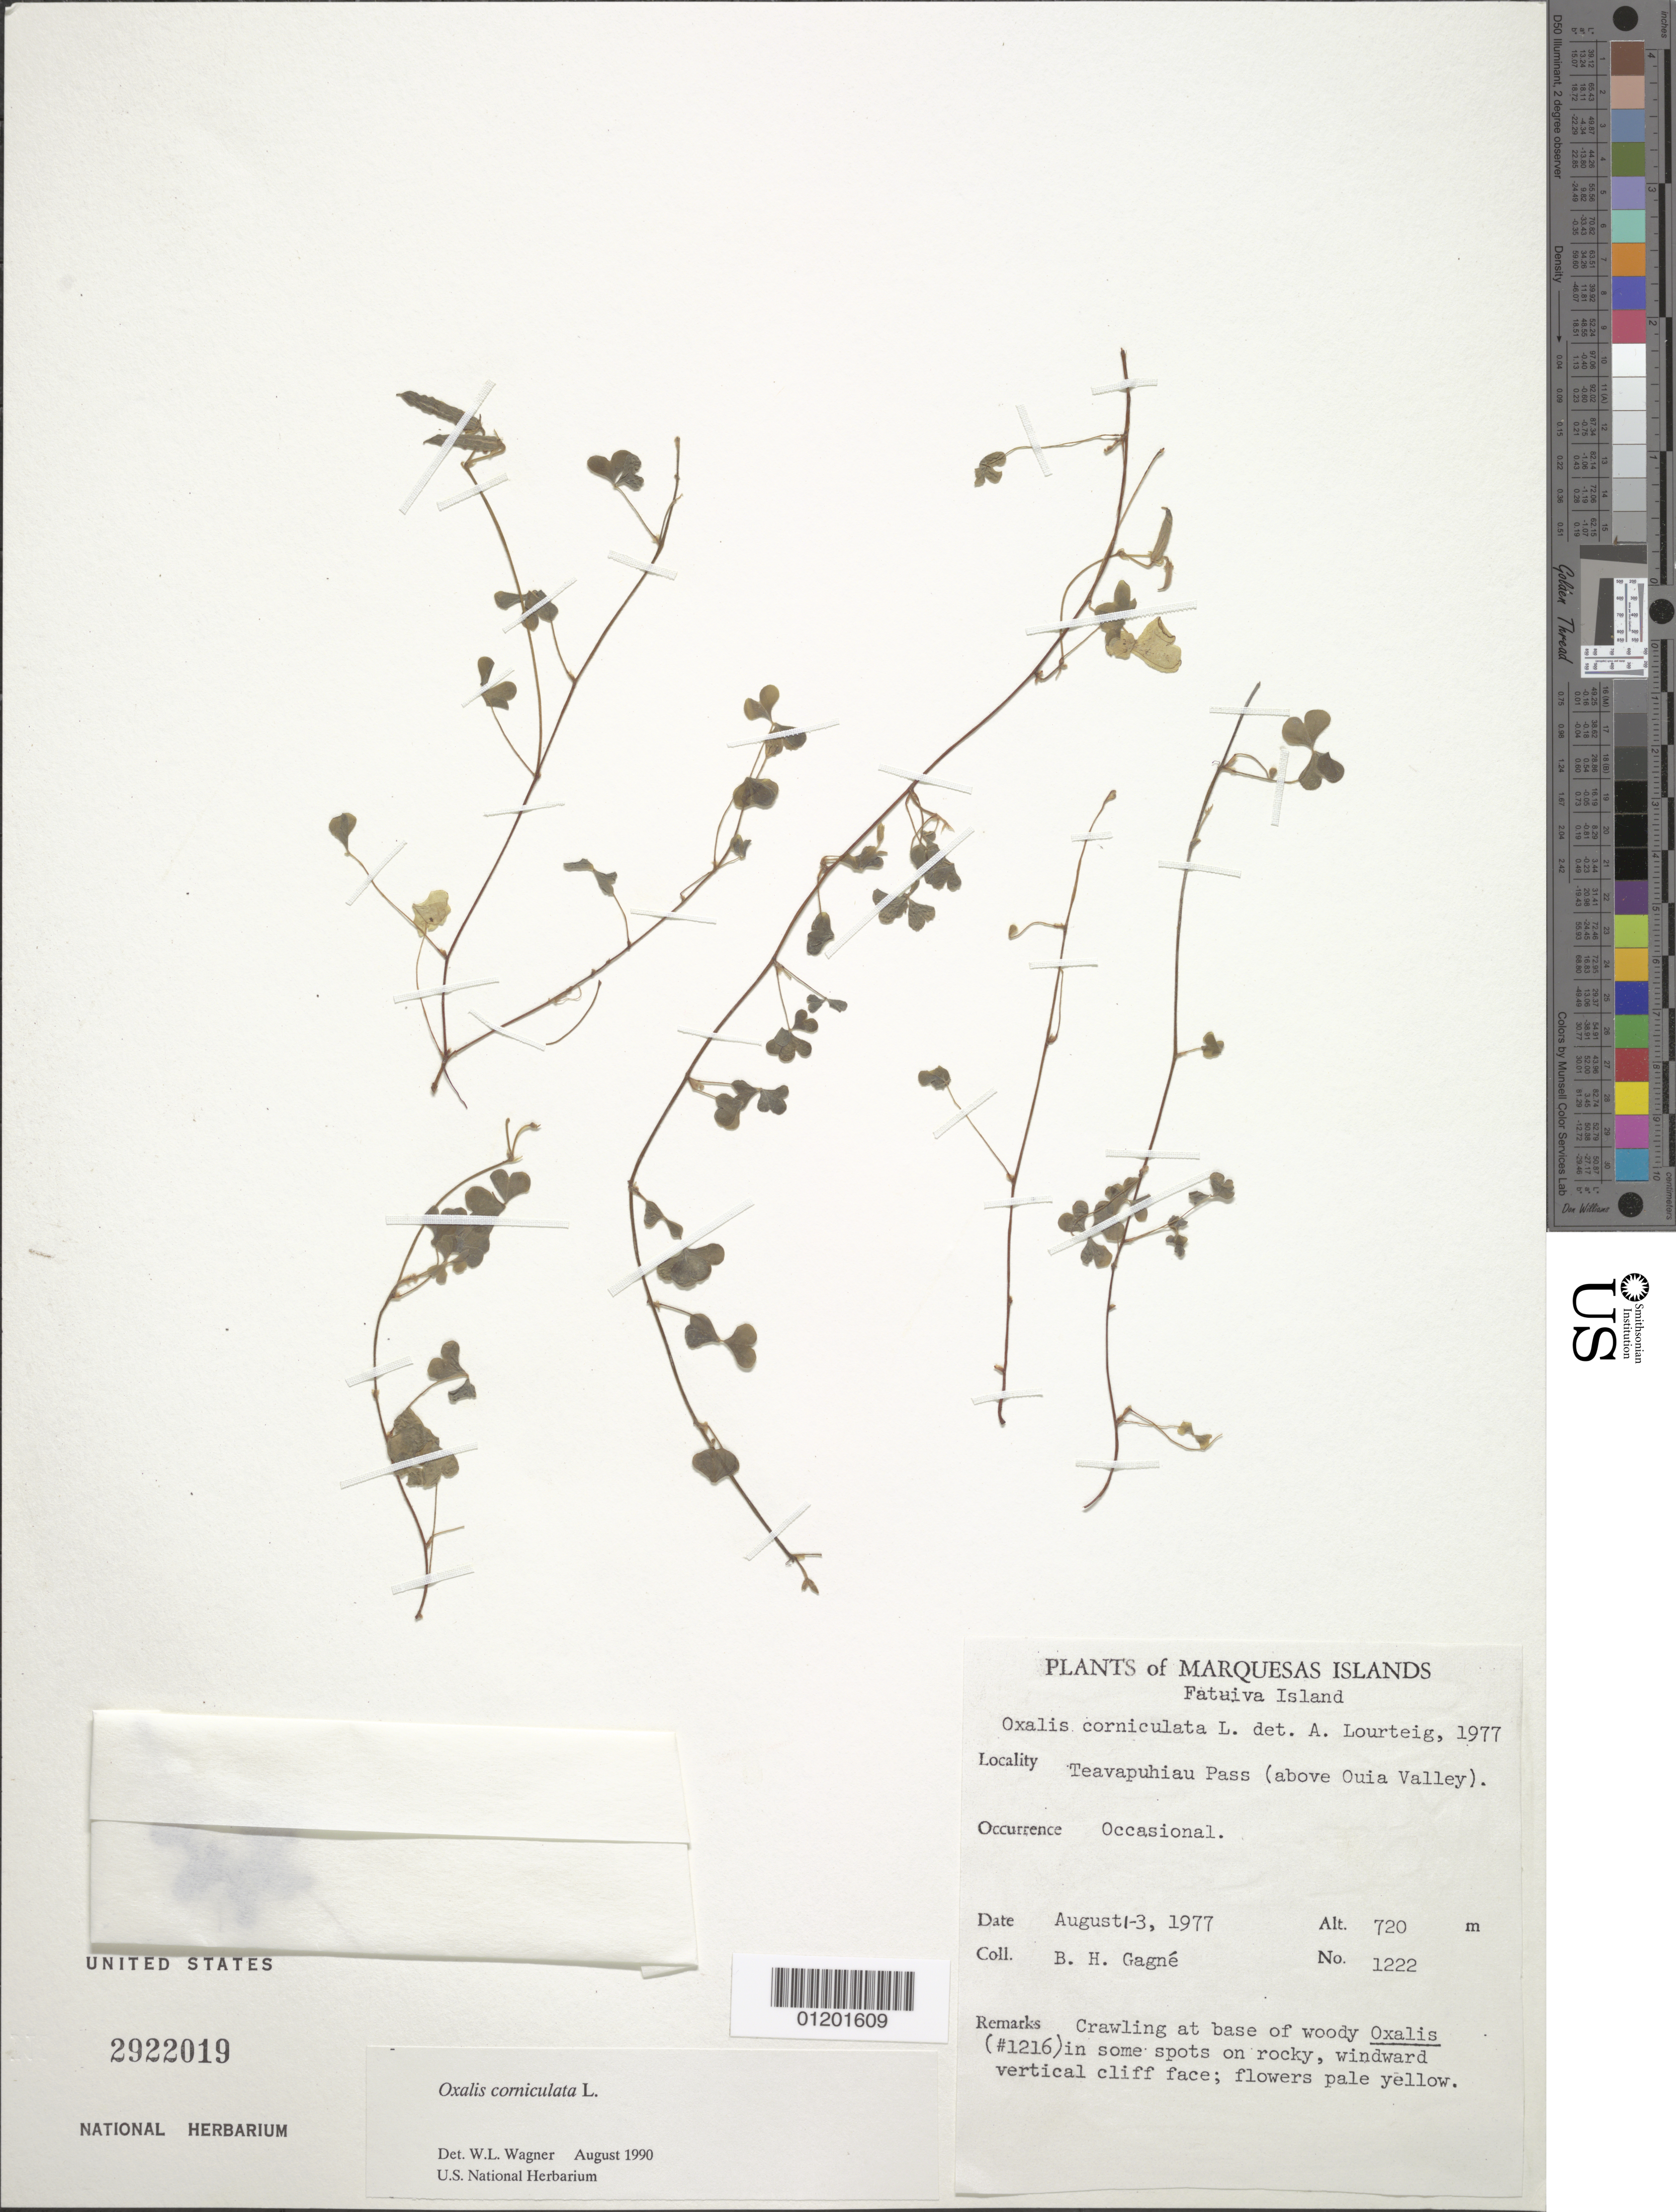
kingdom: Plantae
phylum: Tracheophyta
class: Magnoliopsida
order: Oxalidales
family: Oxalidaceae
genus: Oxalis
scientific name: Oxalis corniculata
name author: L.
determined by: Wagner, W. L., (BOT), Smithsonian Institution - National Museum of Natural History (UNITED STATES)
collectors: B. H. Gagné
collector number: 1222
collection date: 1977-08-01/1977-08-03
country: French Polynesia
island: Fatu Hiva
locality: Teavapuhiau Pass (above Ouia Valley)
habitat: Rocky, windward vertical cliff face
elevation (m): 720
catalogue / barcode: US 2922019